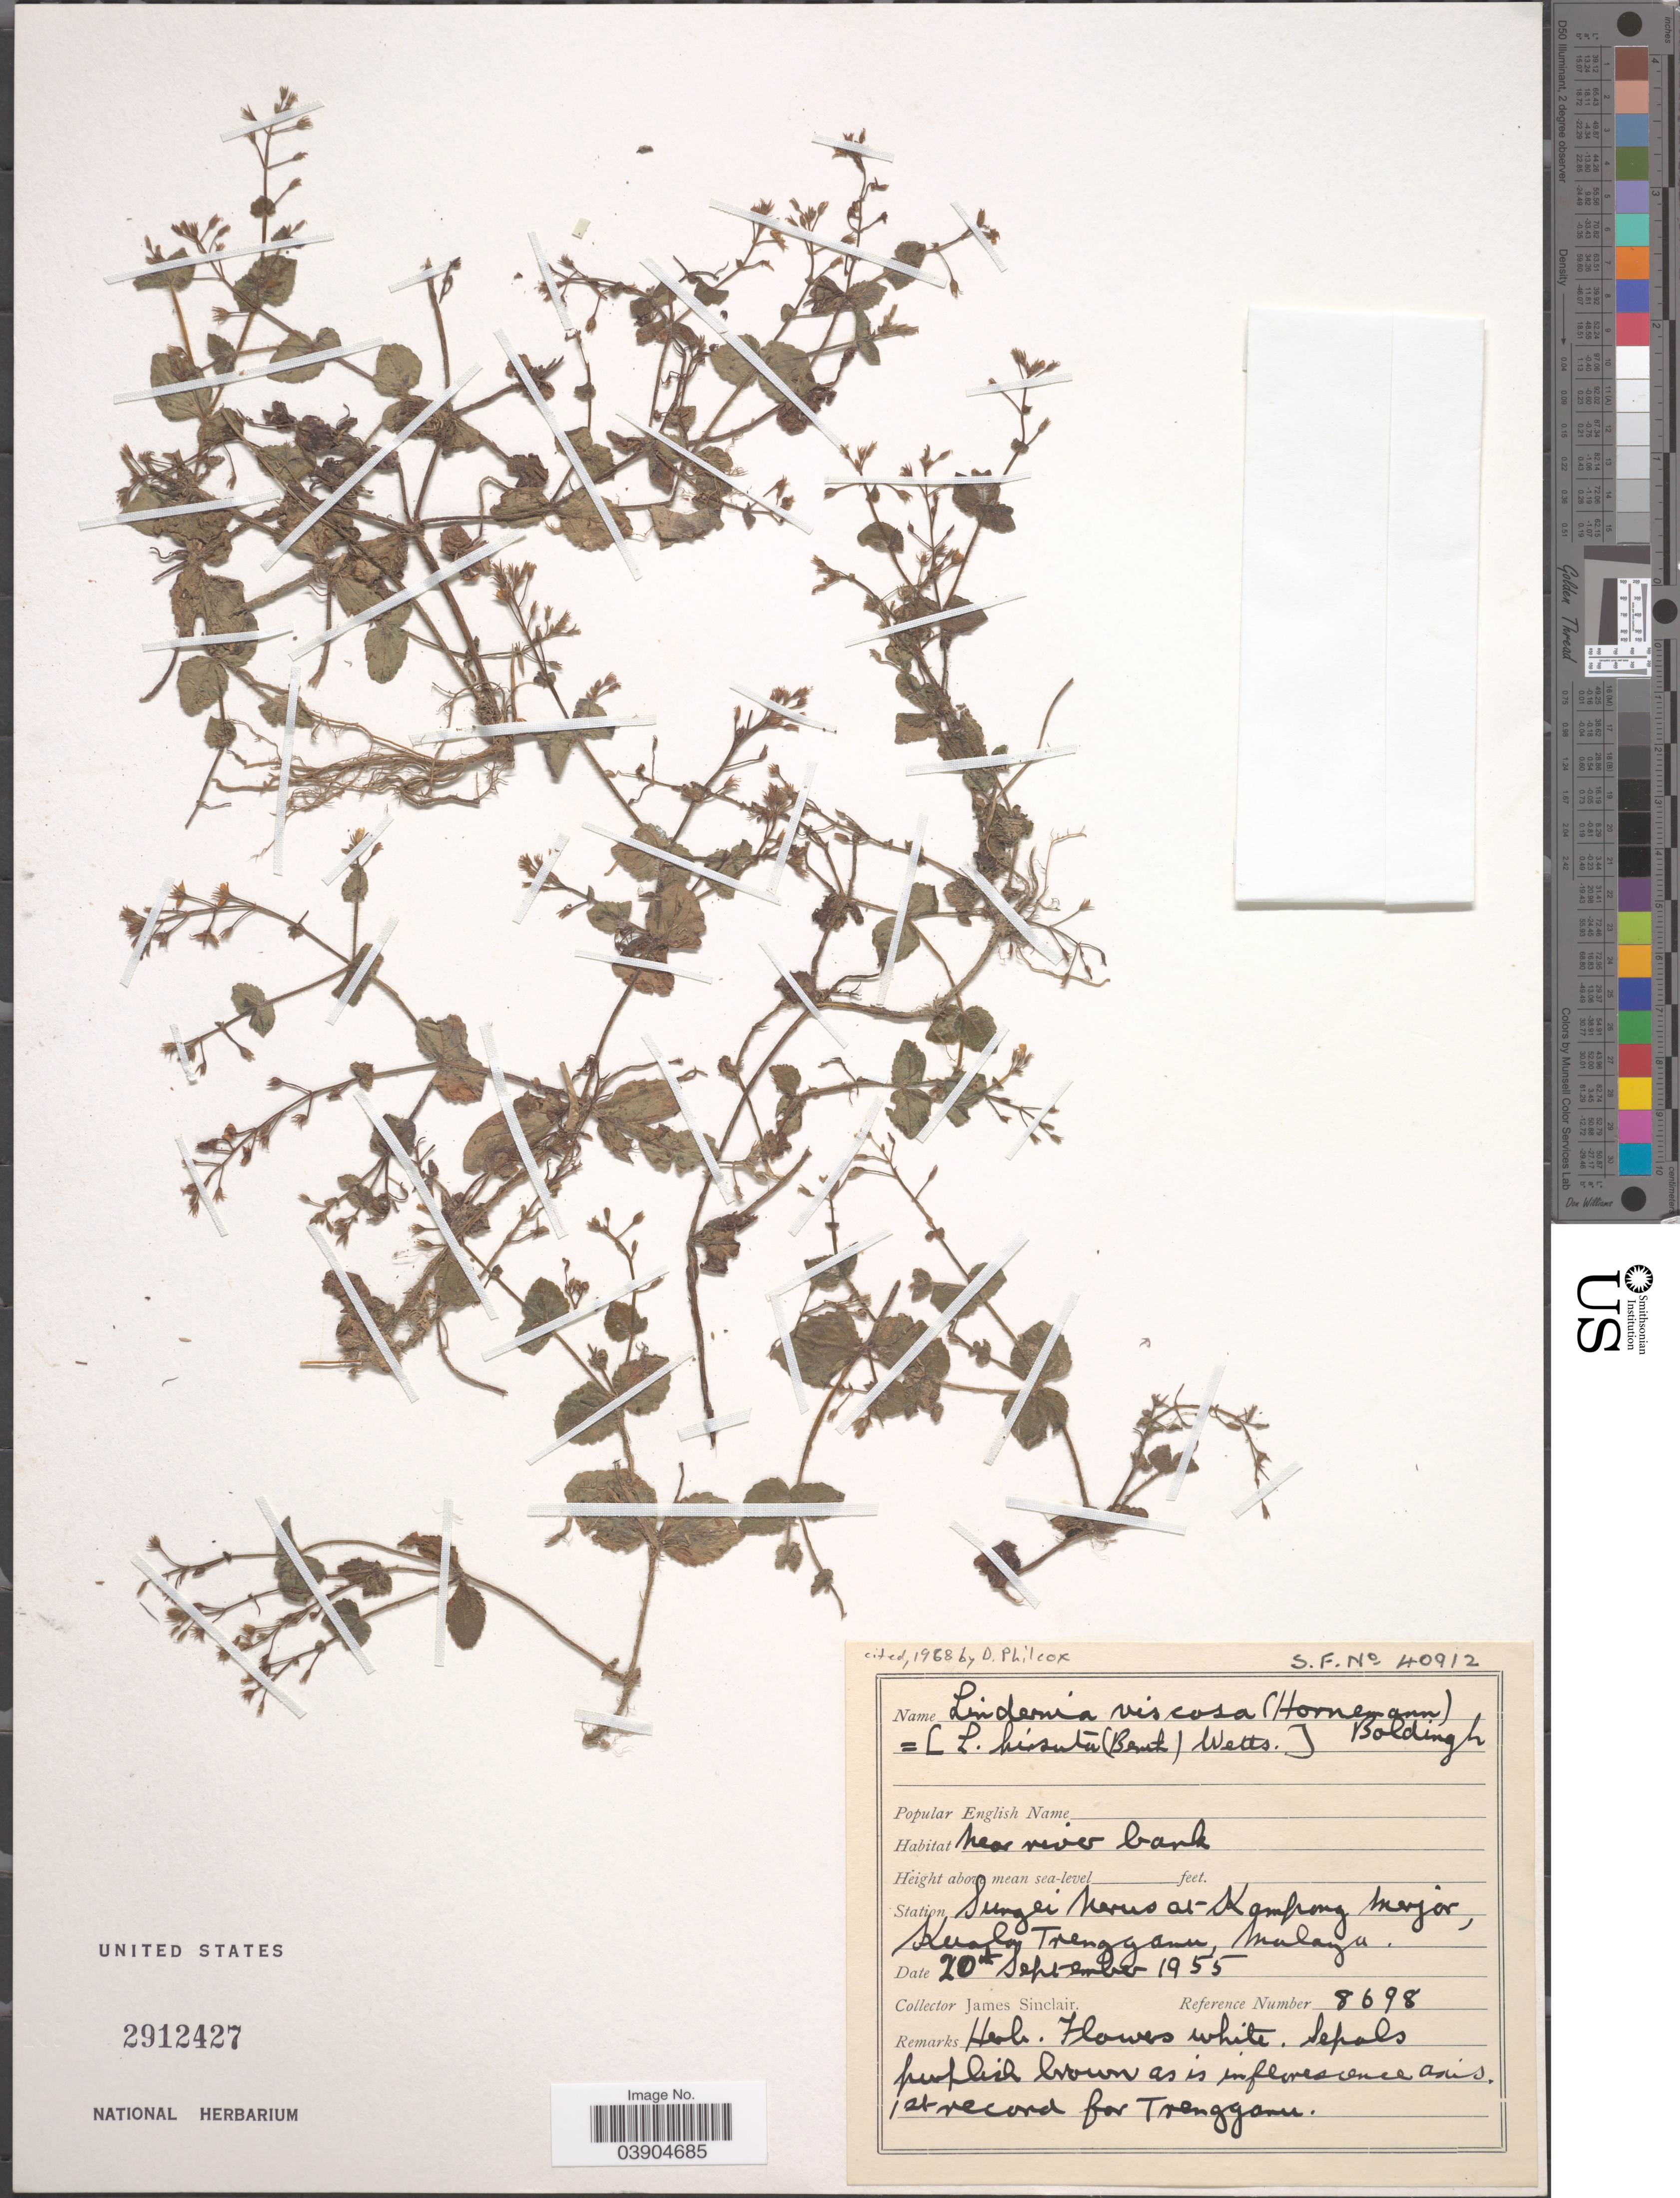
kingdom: Plantae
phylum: Tracheophyta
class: Magnoliopsida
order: Lamiales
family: Linderniaceae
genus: Lindernia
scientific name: Lindernia viscosa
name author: (Hornem.) Merr.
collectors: J. Sinclair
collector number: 8698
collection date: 1955-09-20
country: Malaysia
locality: Station Sungei Nerus at Kampong Merjor, Kuala Trengganu, Malaya.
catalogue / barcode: US 2912427